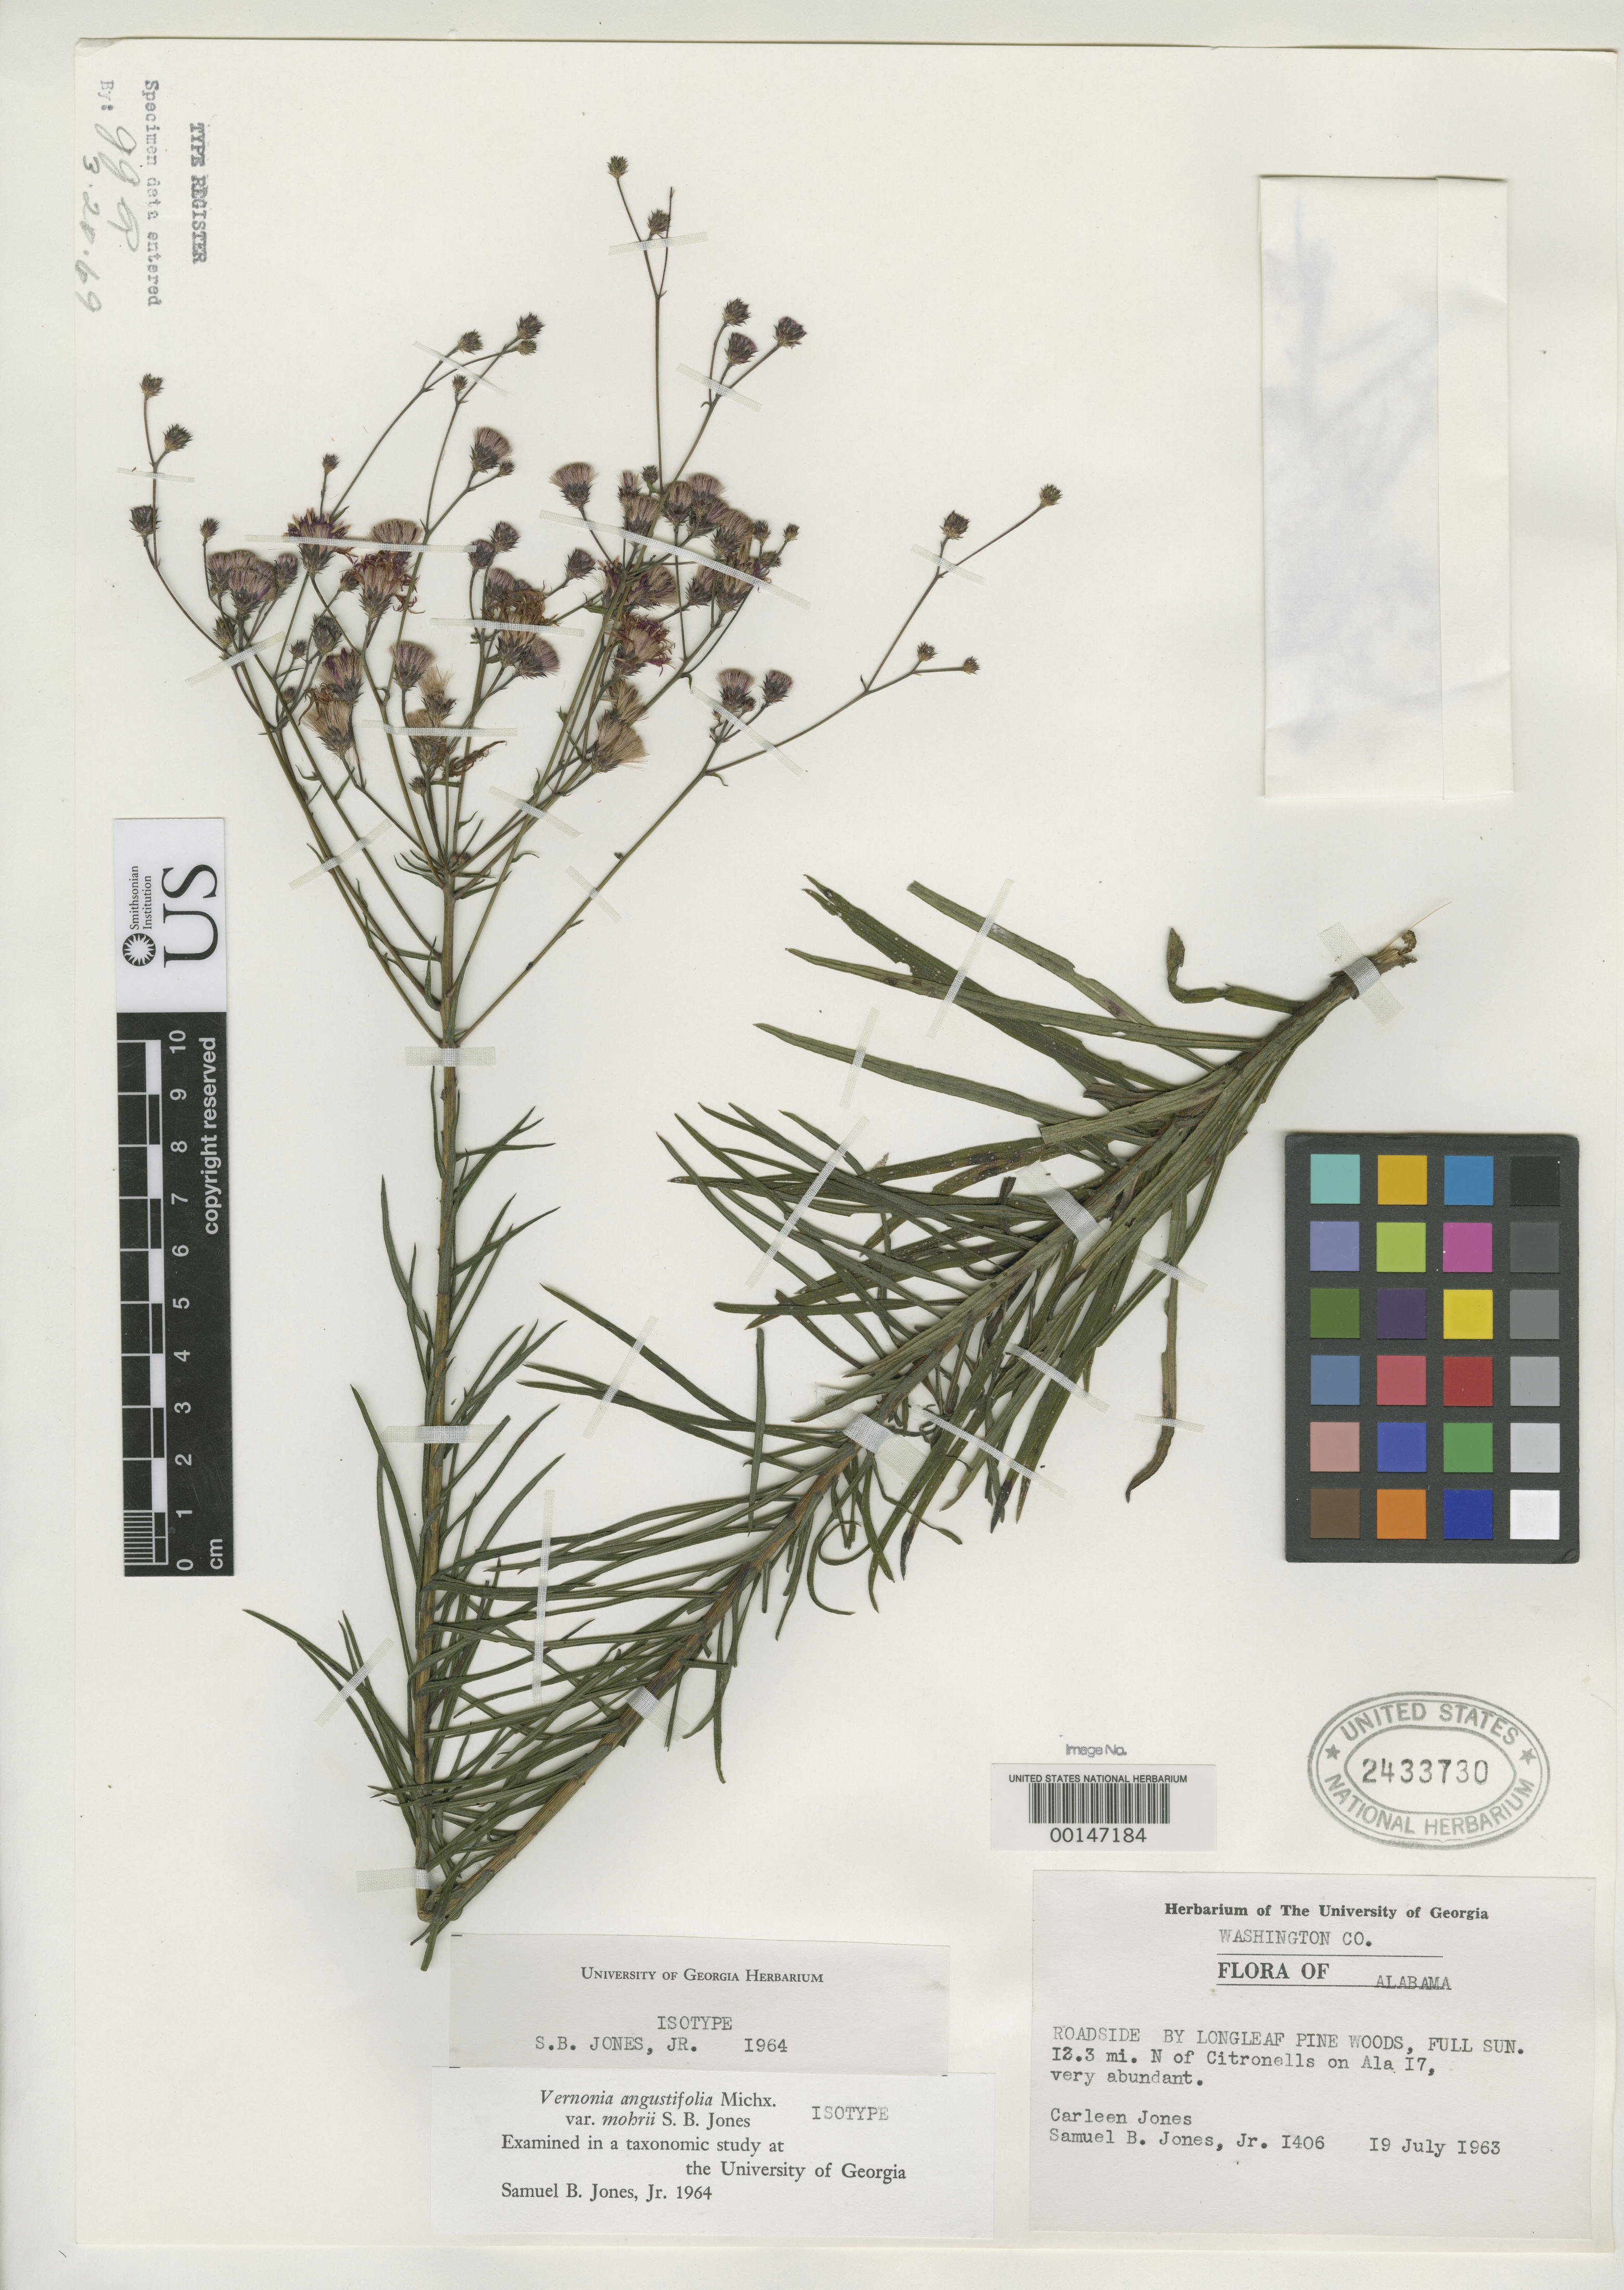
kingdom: Plantae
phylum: Tracheophyta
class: Magnoliopsida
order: Asterales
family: Asteraceae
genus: Vernonia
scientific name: Vernonia angustifolia var. mohrii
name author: S.B. Jones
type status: Isotype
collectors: C. Jones & S. B. Jones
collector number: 1406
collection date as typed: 19 Jul 1963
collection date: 1963-07-19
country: United States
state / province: Alabama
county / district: Mobile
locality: North of Citronelle.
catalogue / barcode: US 2433730